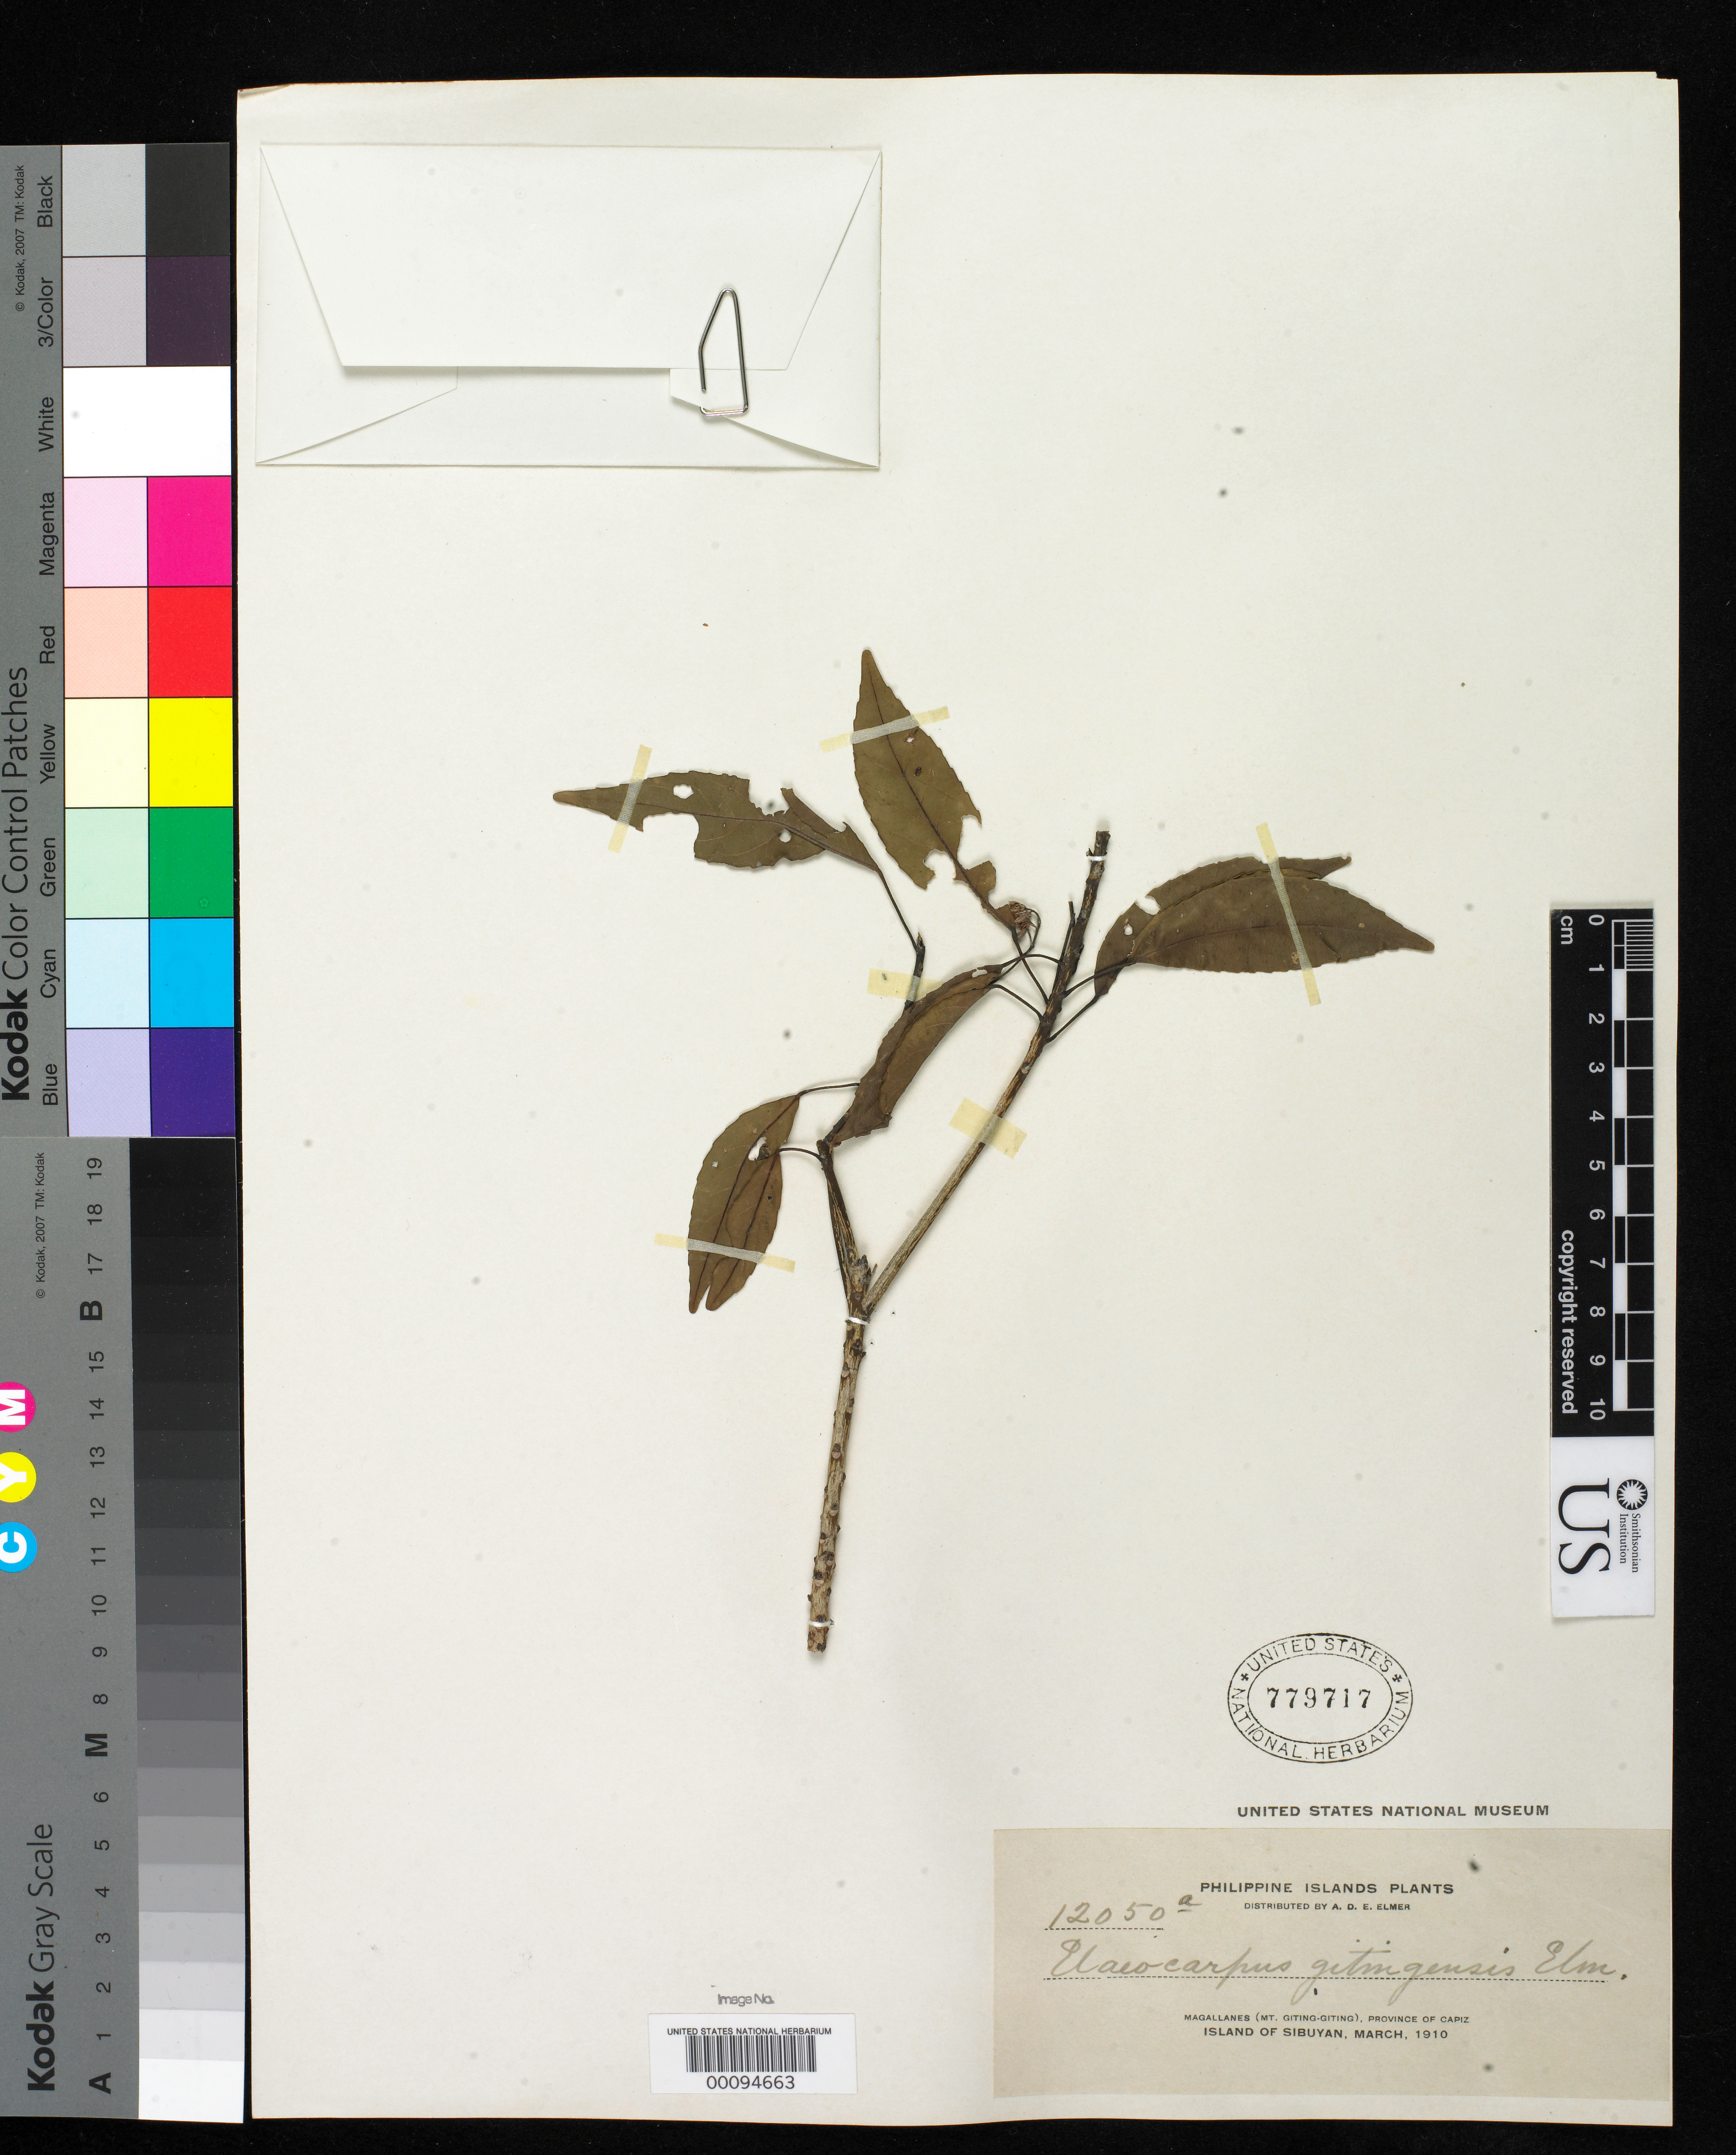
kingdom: Plantae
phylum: Tracheophyta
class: Magnoliopsida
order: Oxalidales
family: Elaeocarpaceae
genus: Elaeocarpus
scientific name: Elaeocarpus gitingensis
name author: Elmer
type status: Isosyntype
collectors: A. D. E. Elmer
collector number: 12050 a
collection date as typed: Mar 1910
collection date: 1910-03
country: Philippines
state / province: Mimaropa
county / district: Romblon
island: Sibuyan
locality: Magallanes (Mt. Giting-Giting).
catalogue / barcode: US 779717